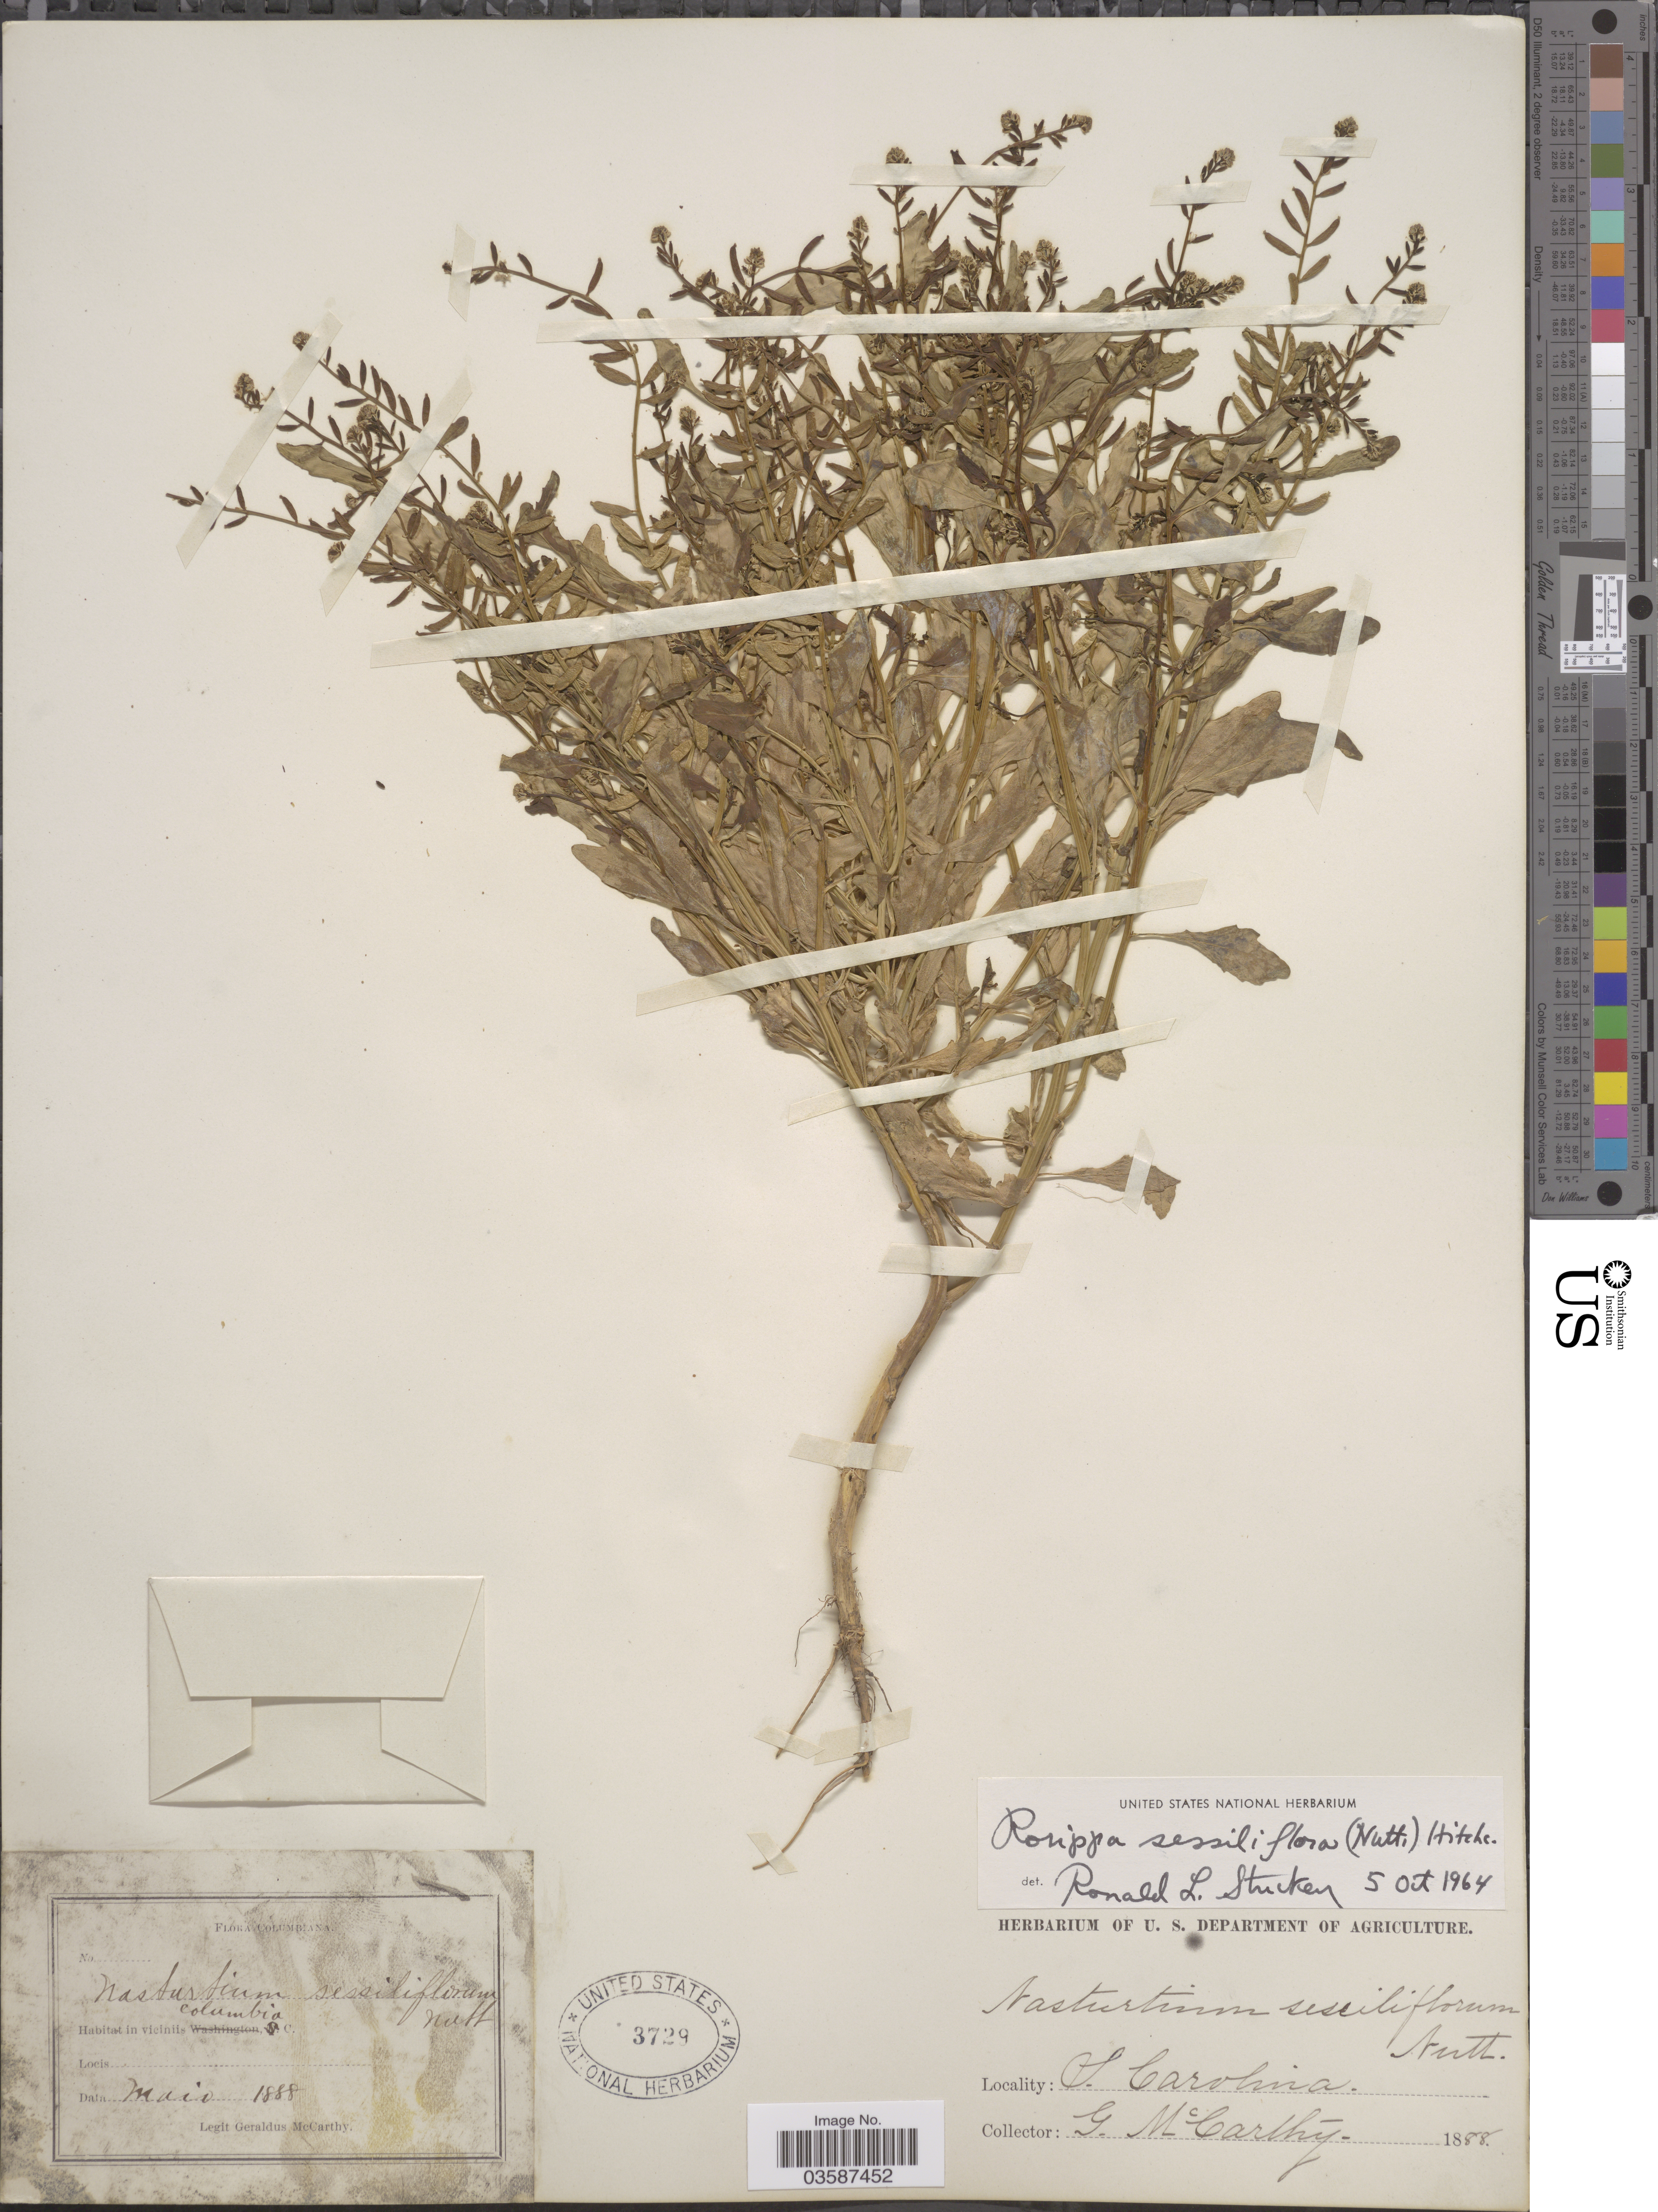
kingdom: Plantae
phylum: Tracheophyta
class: Magnoliopsida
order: Brassicales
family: Brassicaceae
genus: Rorippa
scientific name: Rorippa sessiliflora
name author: (Nutt.) Hitchc.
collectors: G. McCarthy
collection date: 1888-05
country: United States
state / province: South Carolina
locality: In viciniis Columbia c.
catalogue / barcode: US 3729